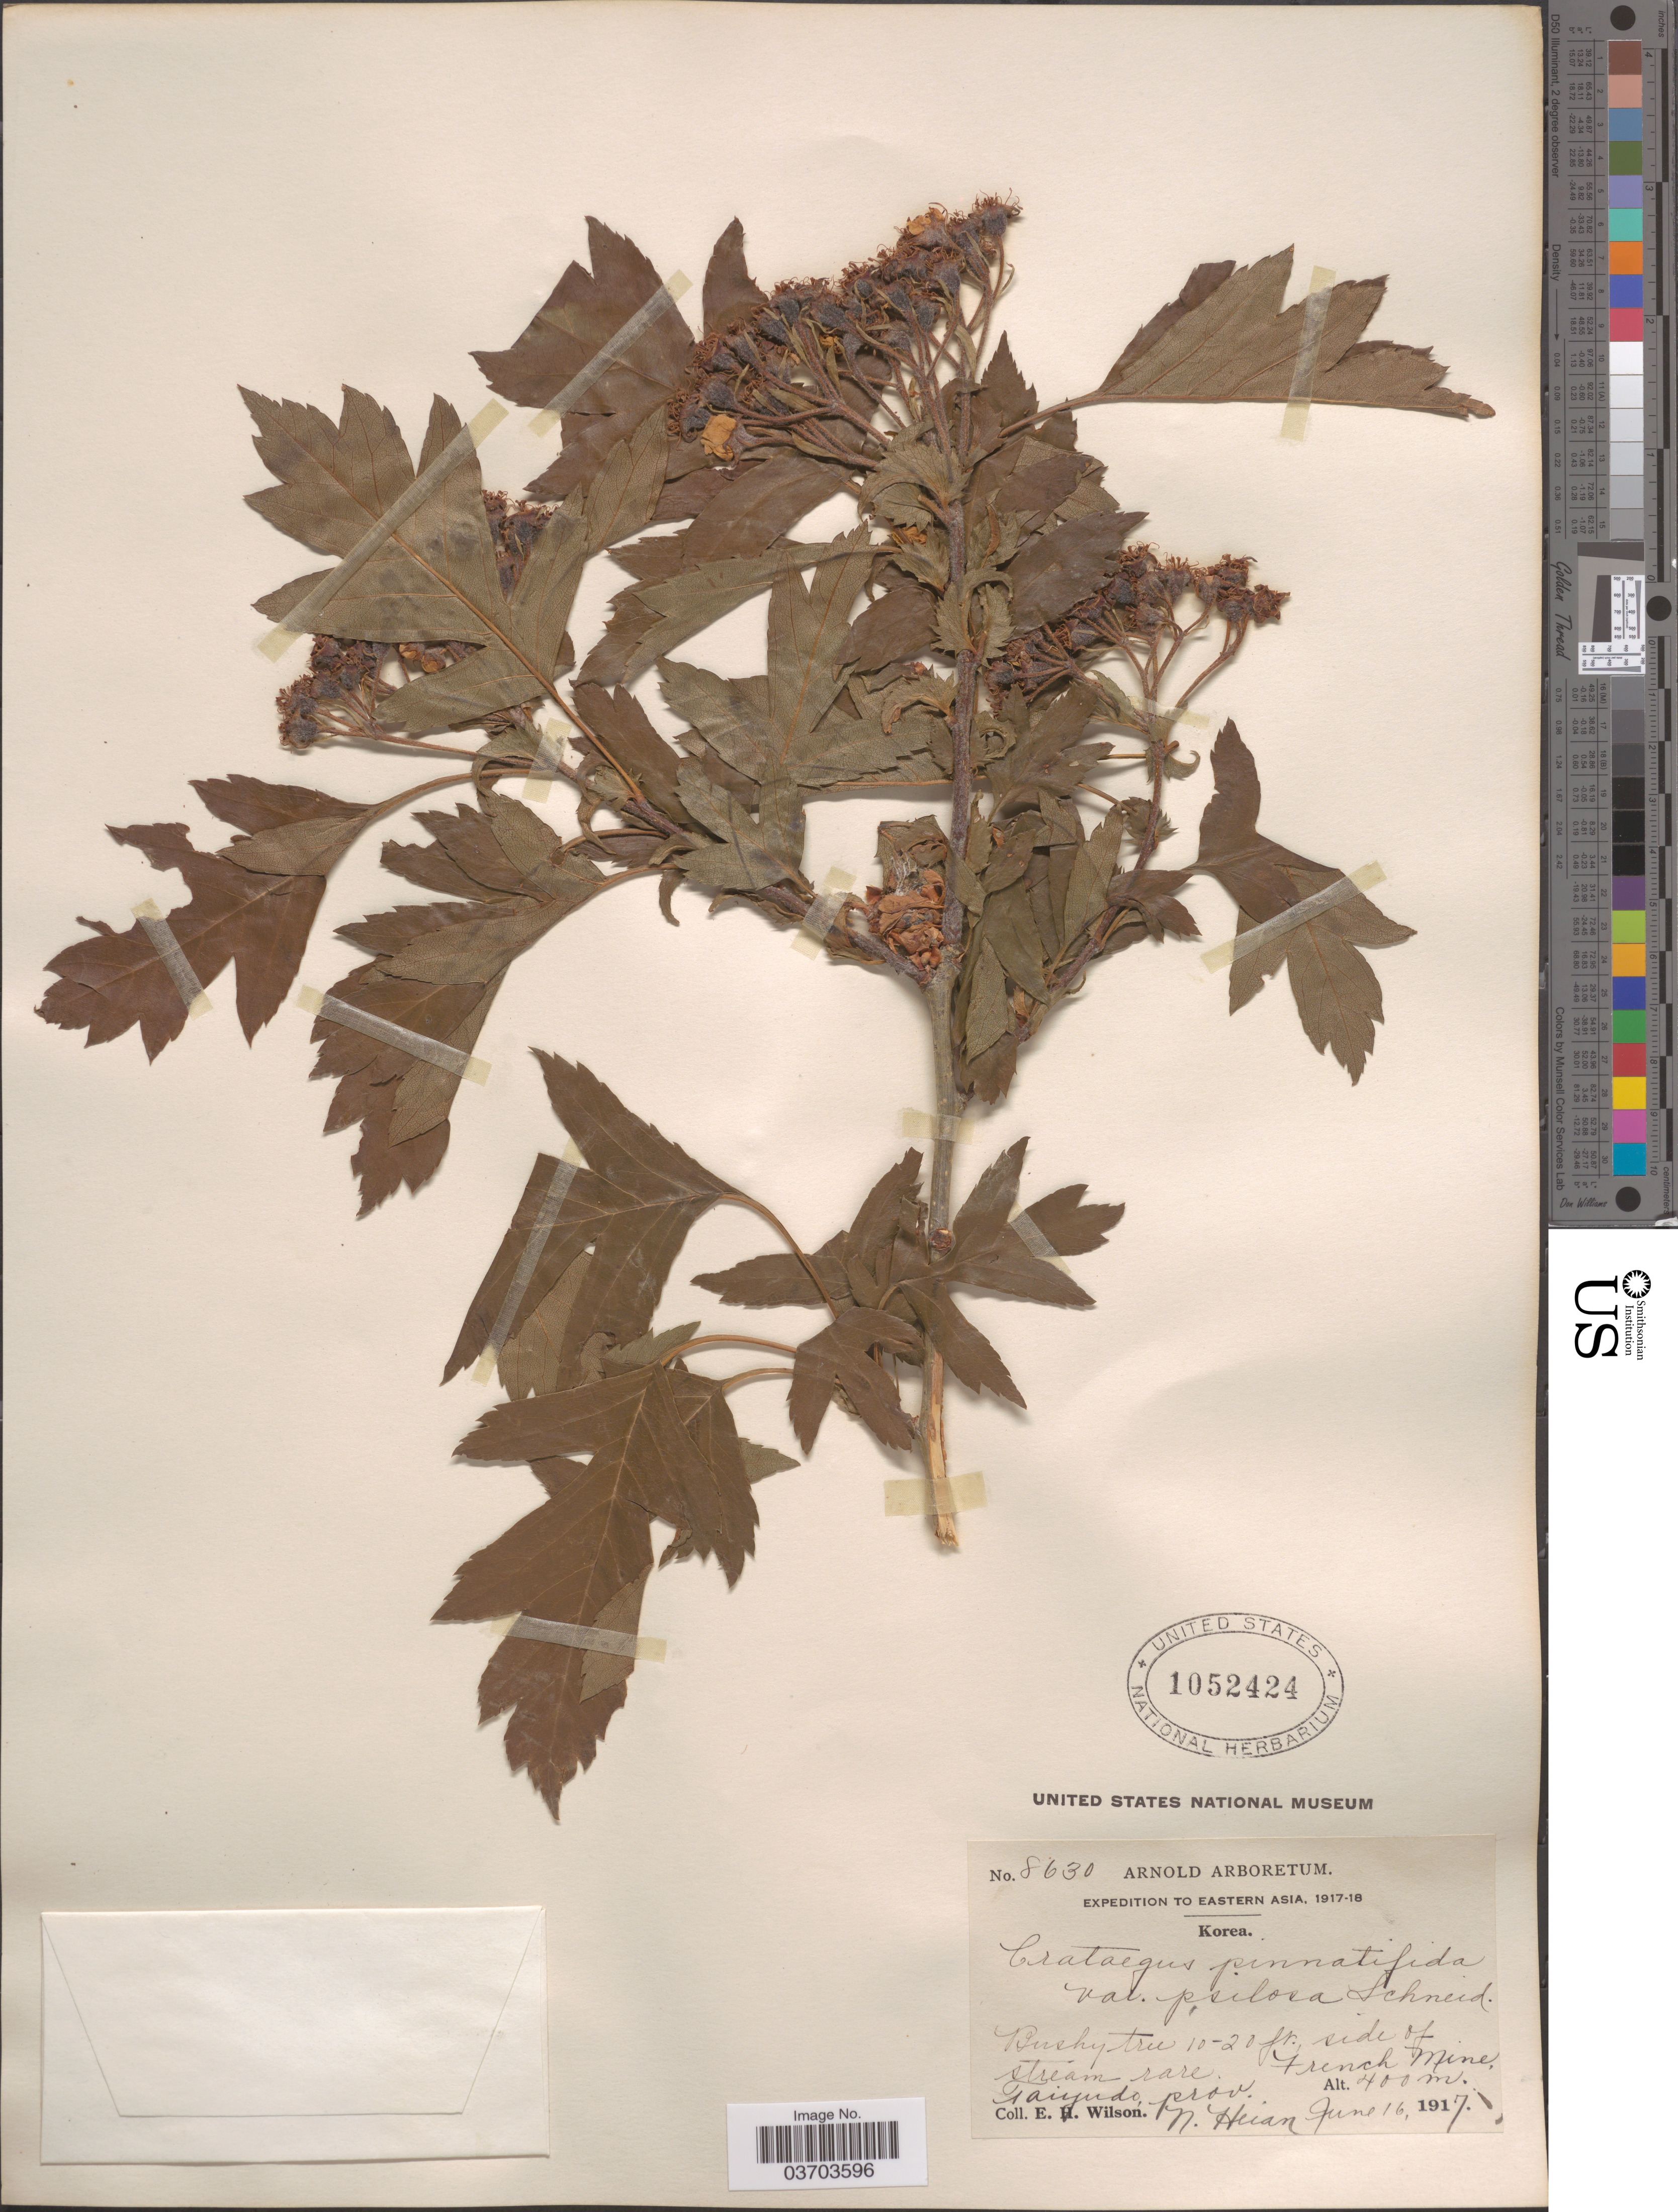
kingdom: Plantae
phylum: Tracheophyta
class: Magnoliopsida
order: Rosales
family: Rosaceae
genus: Crataegus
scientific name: Crataegus pinnatifida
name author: Bunge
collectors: E. Wilson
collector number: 8630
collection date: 1917-06-16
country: North Korea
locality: Eastern Asia. Korea. French Mine, Taiyudo, prov. N. Heian.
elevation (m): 400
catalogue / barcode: US 1052424